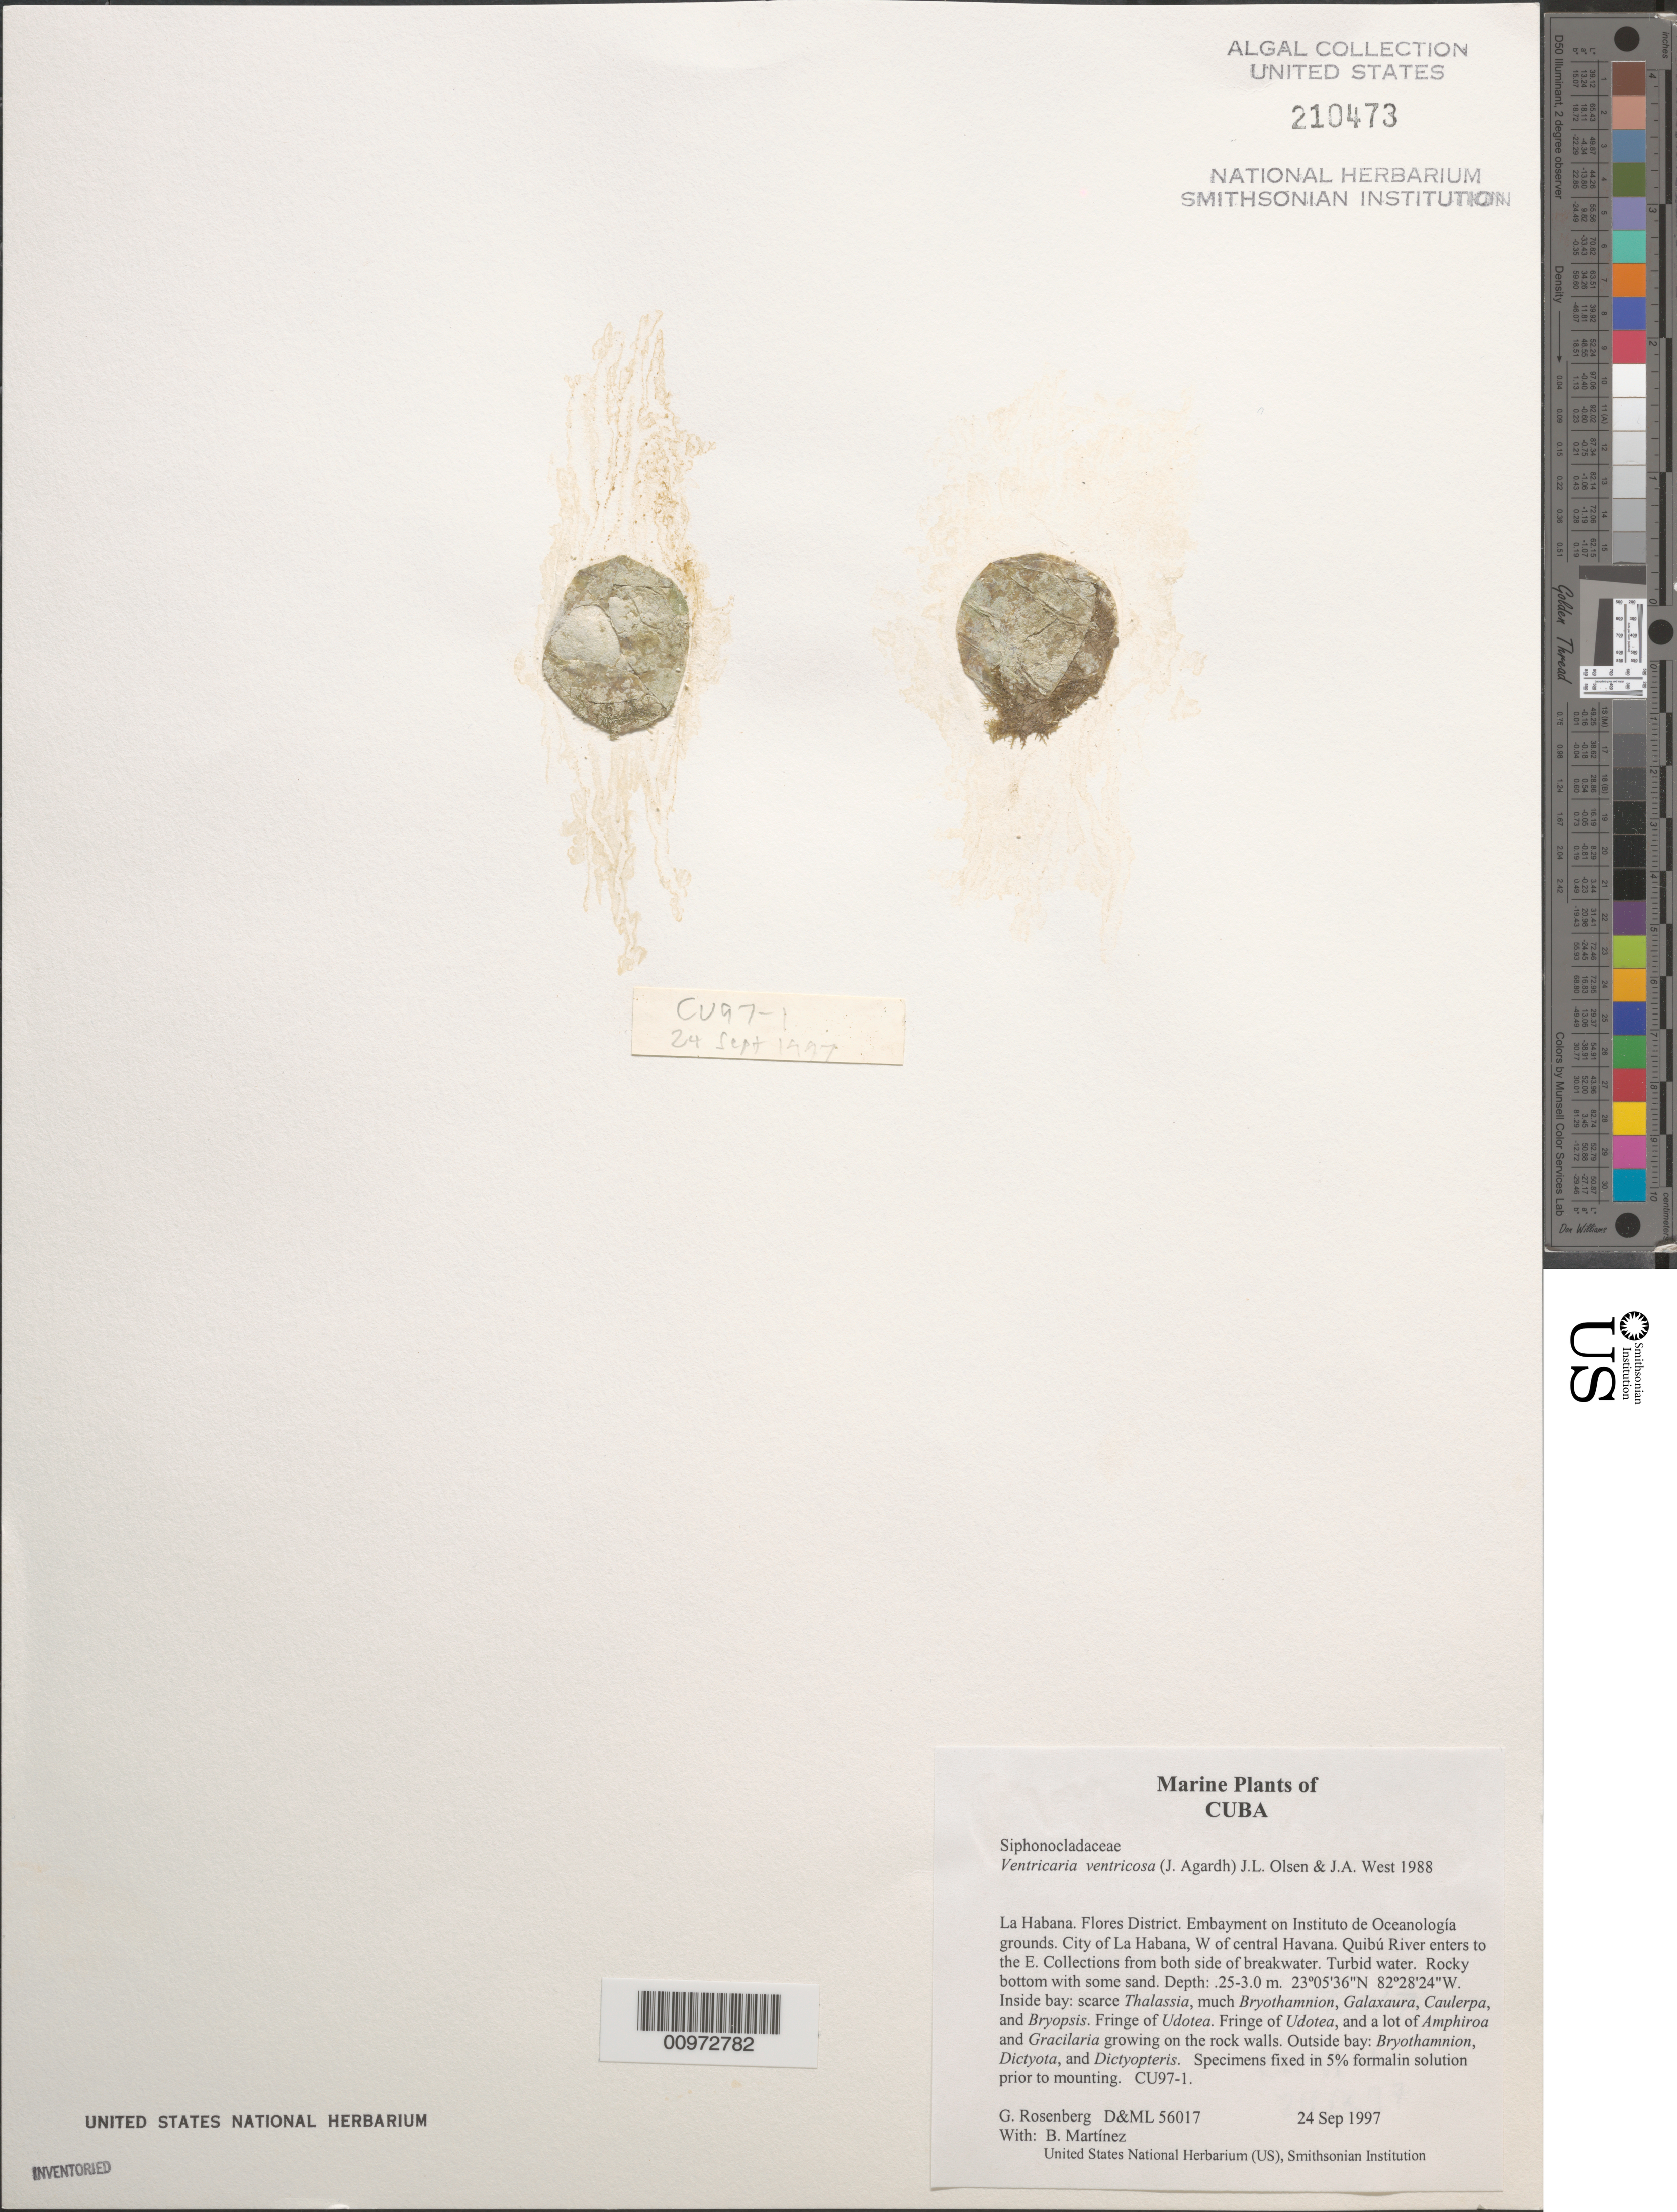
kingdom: Plantae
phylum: Chlorophyta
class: Ulvophyceae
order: Siphonocladales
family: Valoniaceae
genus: Valonia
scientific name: Valonia ventricosa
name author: J. Agardh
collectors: G. Rosenberg & B. Martinez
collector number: D&ML 56017 & CU97-1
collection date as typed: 24 Sep 1997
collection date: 1997-09-24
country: Cuba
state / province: La Habana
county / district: Flores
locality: Instituto de Oceanologia grounds embayment, west of central Havana, Quibu River enters to east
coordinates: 23 05'36"N, 82 28'24"W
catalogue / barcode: US 210473